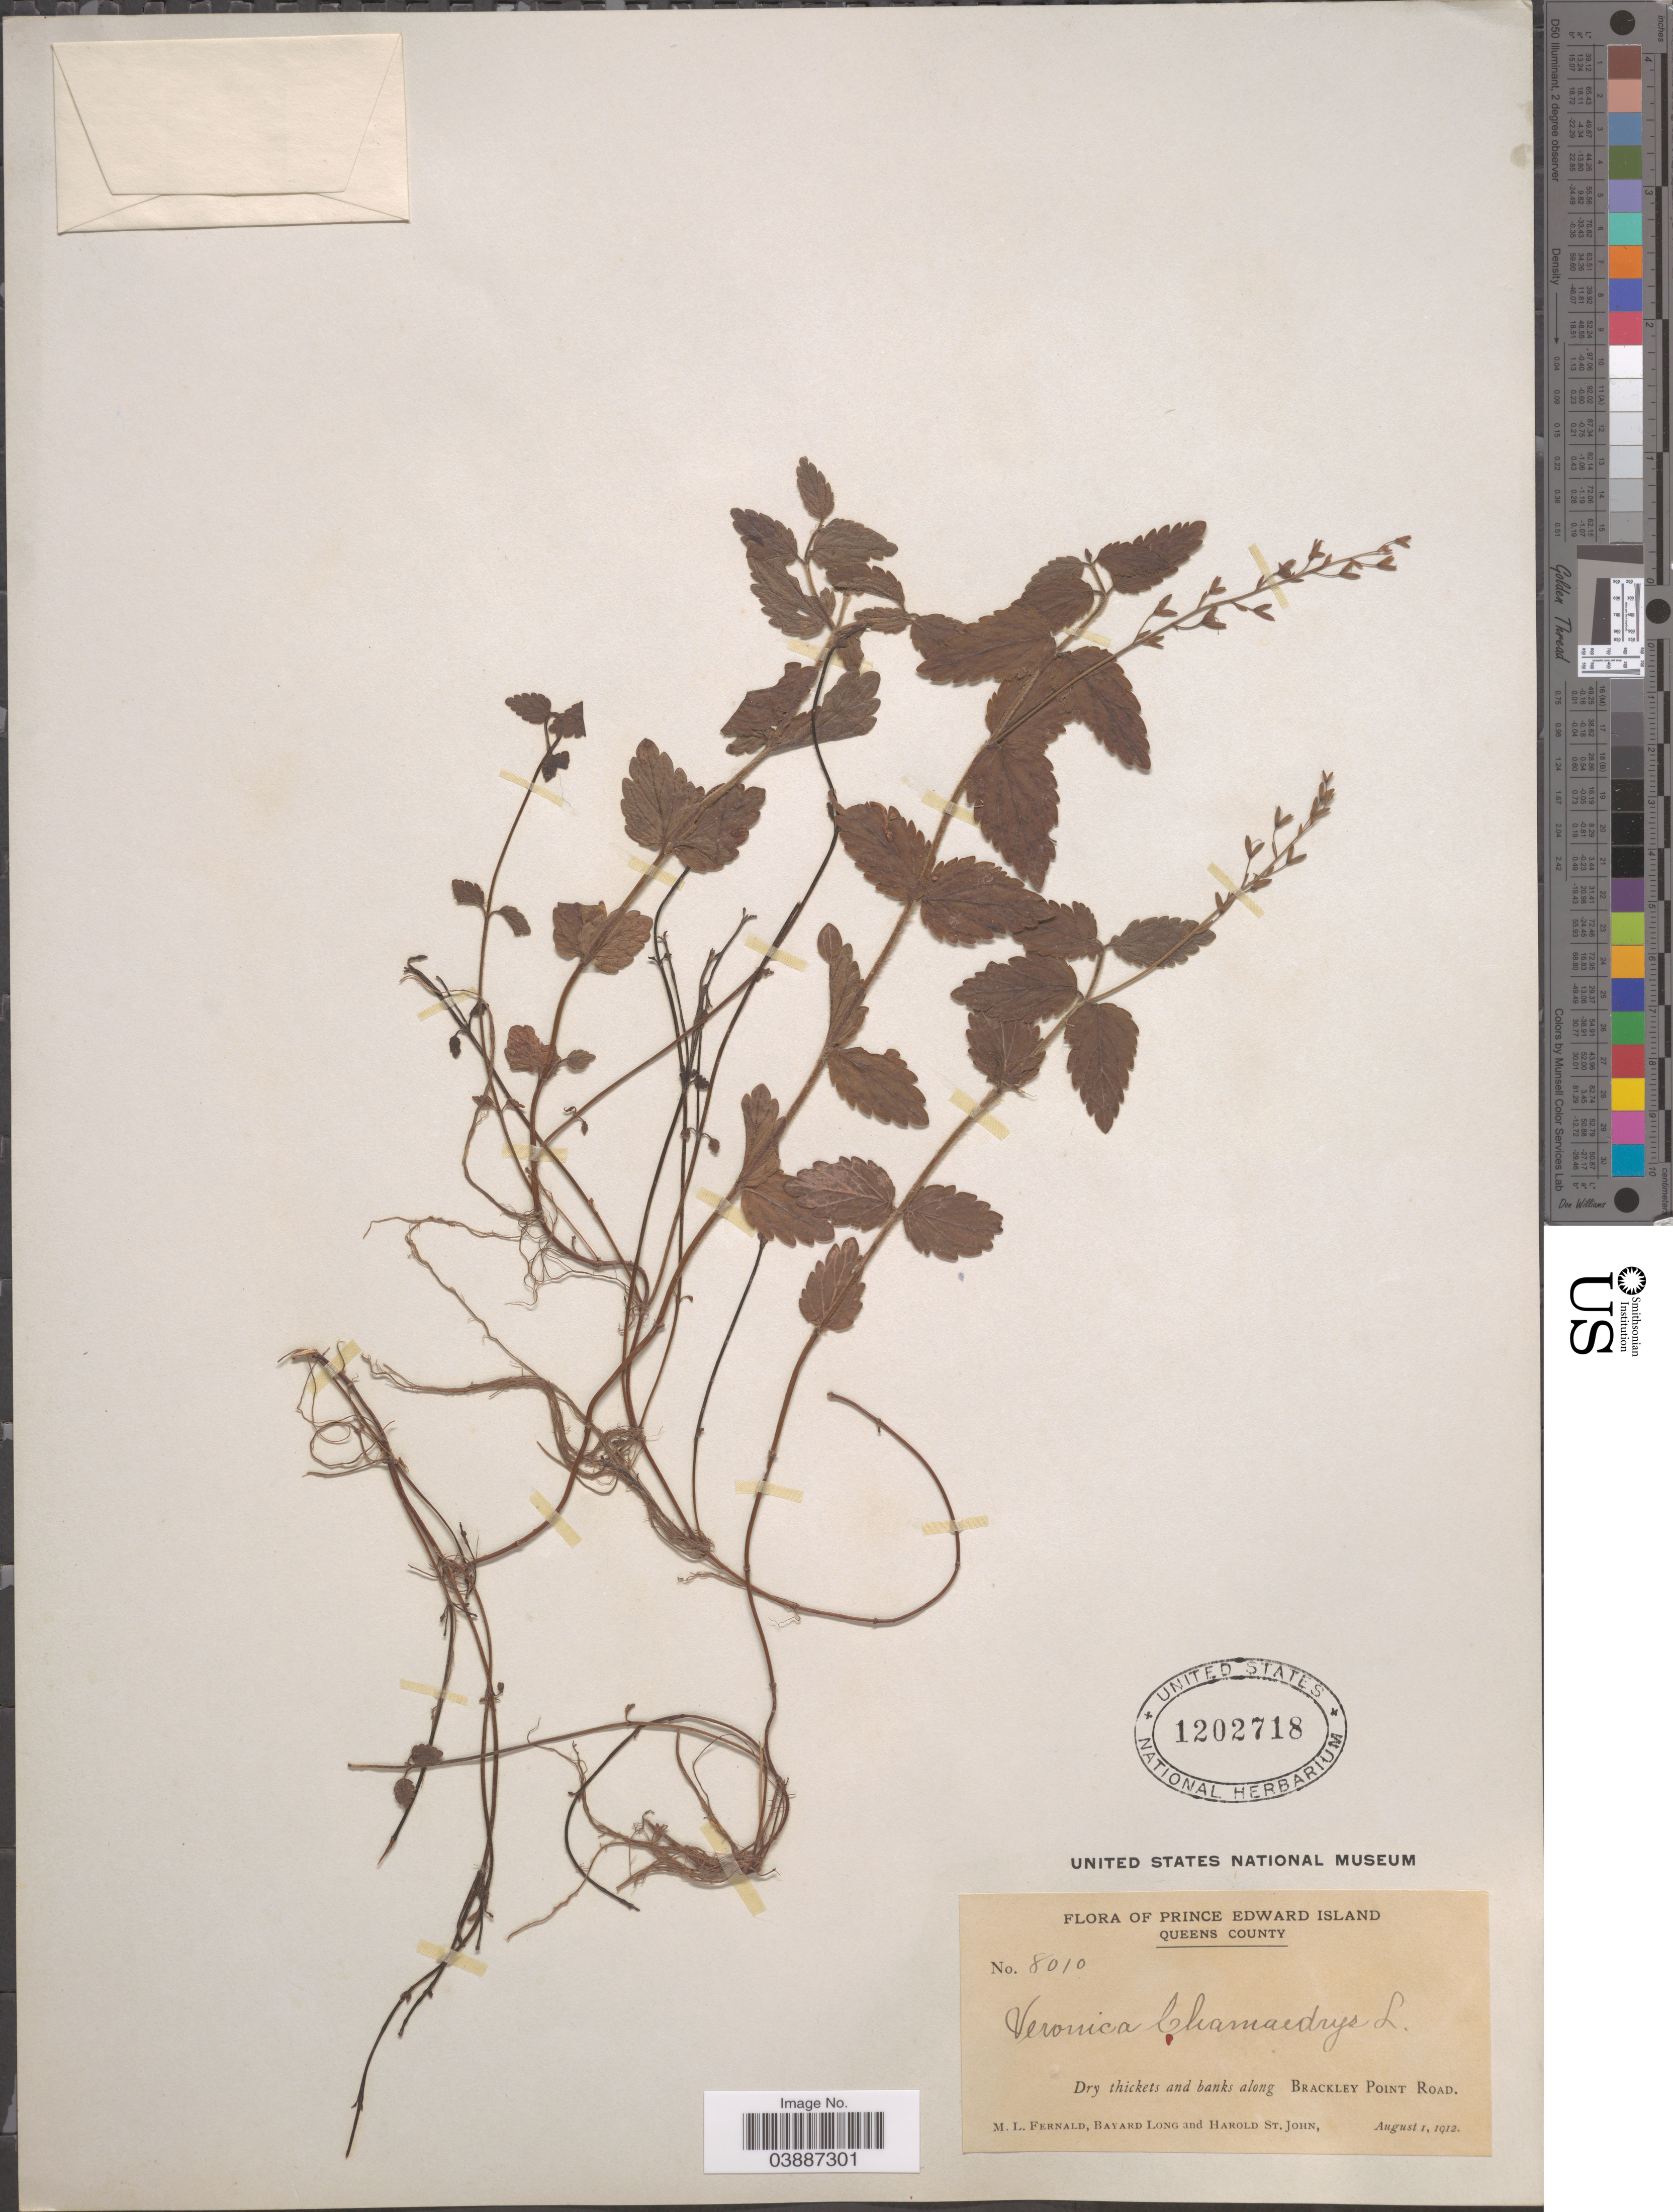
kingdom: Plantae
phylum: Tracheophyta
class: Magnoliopsida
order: Lamiales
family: Plantaginaceae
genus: Veronica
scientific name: Veronica chamaedrys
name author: L.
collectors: M. L. Fernald, B. Long & H. St. John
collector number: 8010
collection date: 1912-08-01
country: Canada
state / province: Prince Edward Island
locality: Queens County. Along Brackley Point Road.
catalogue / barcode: US 1202718